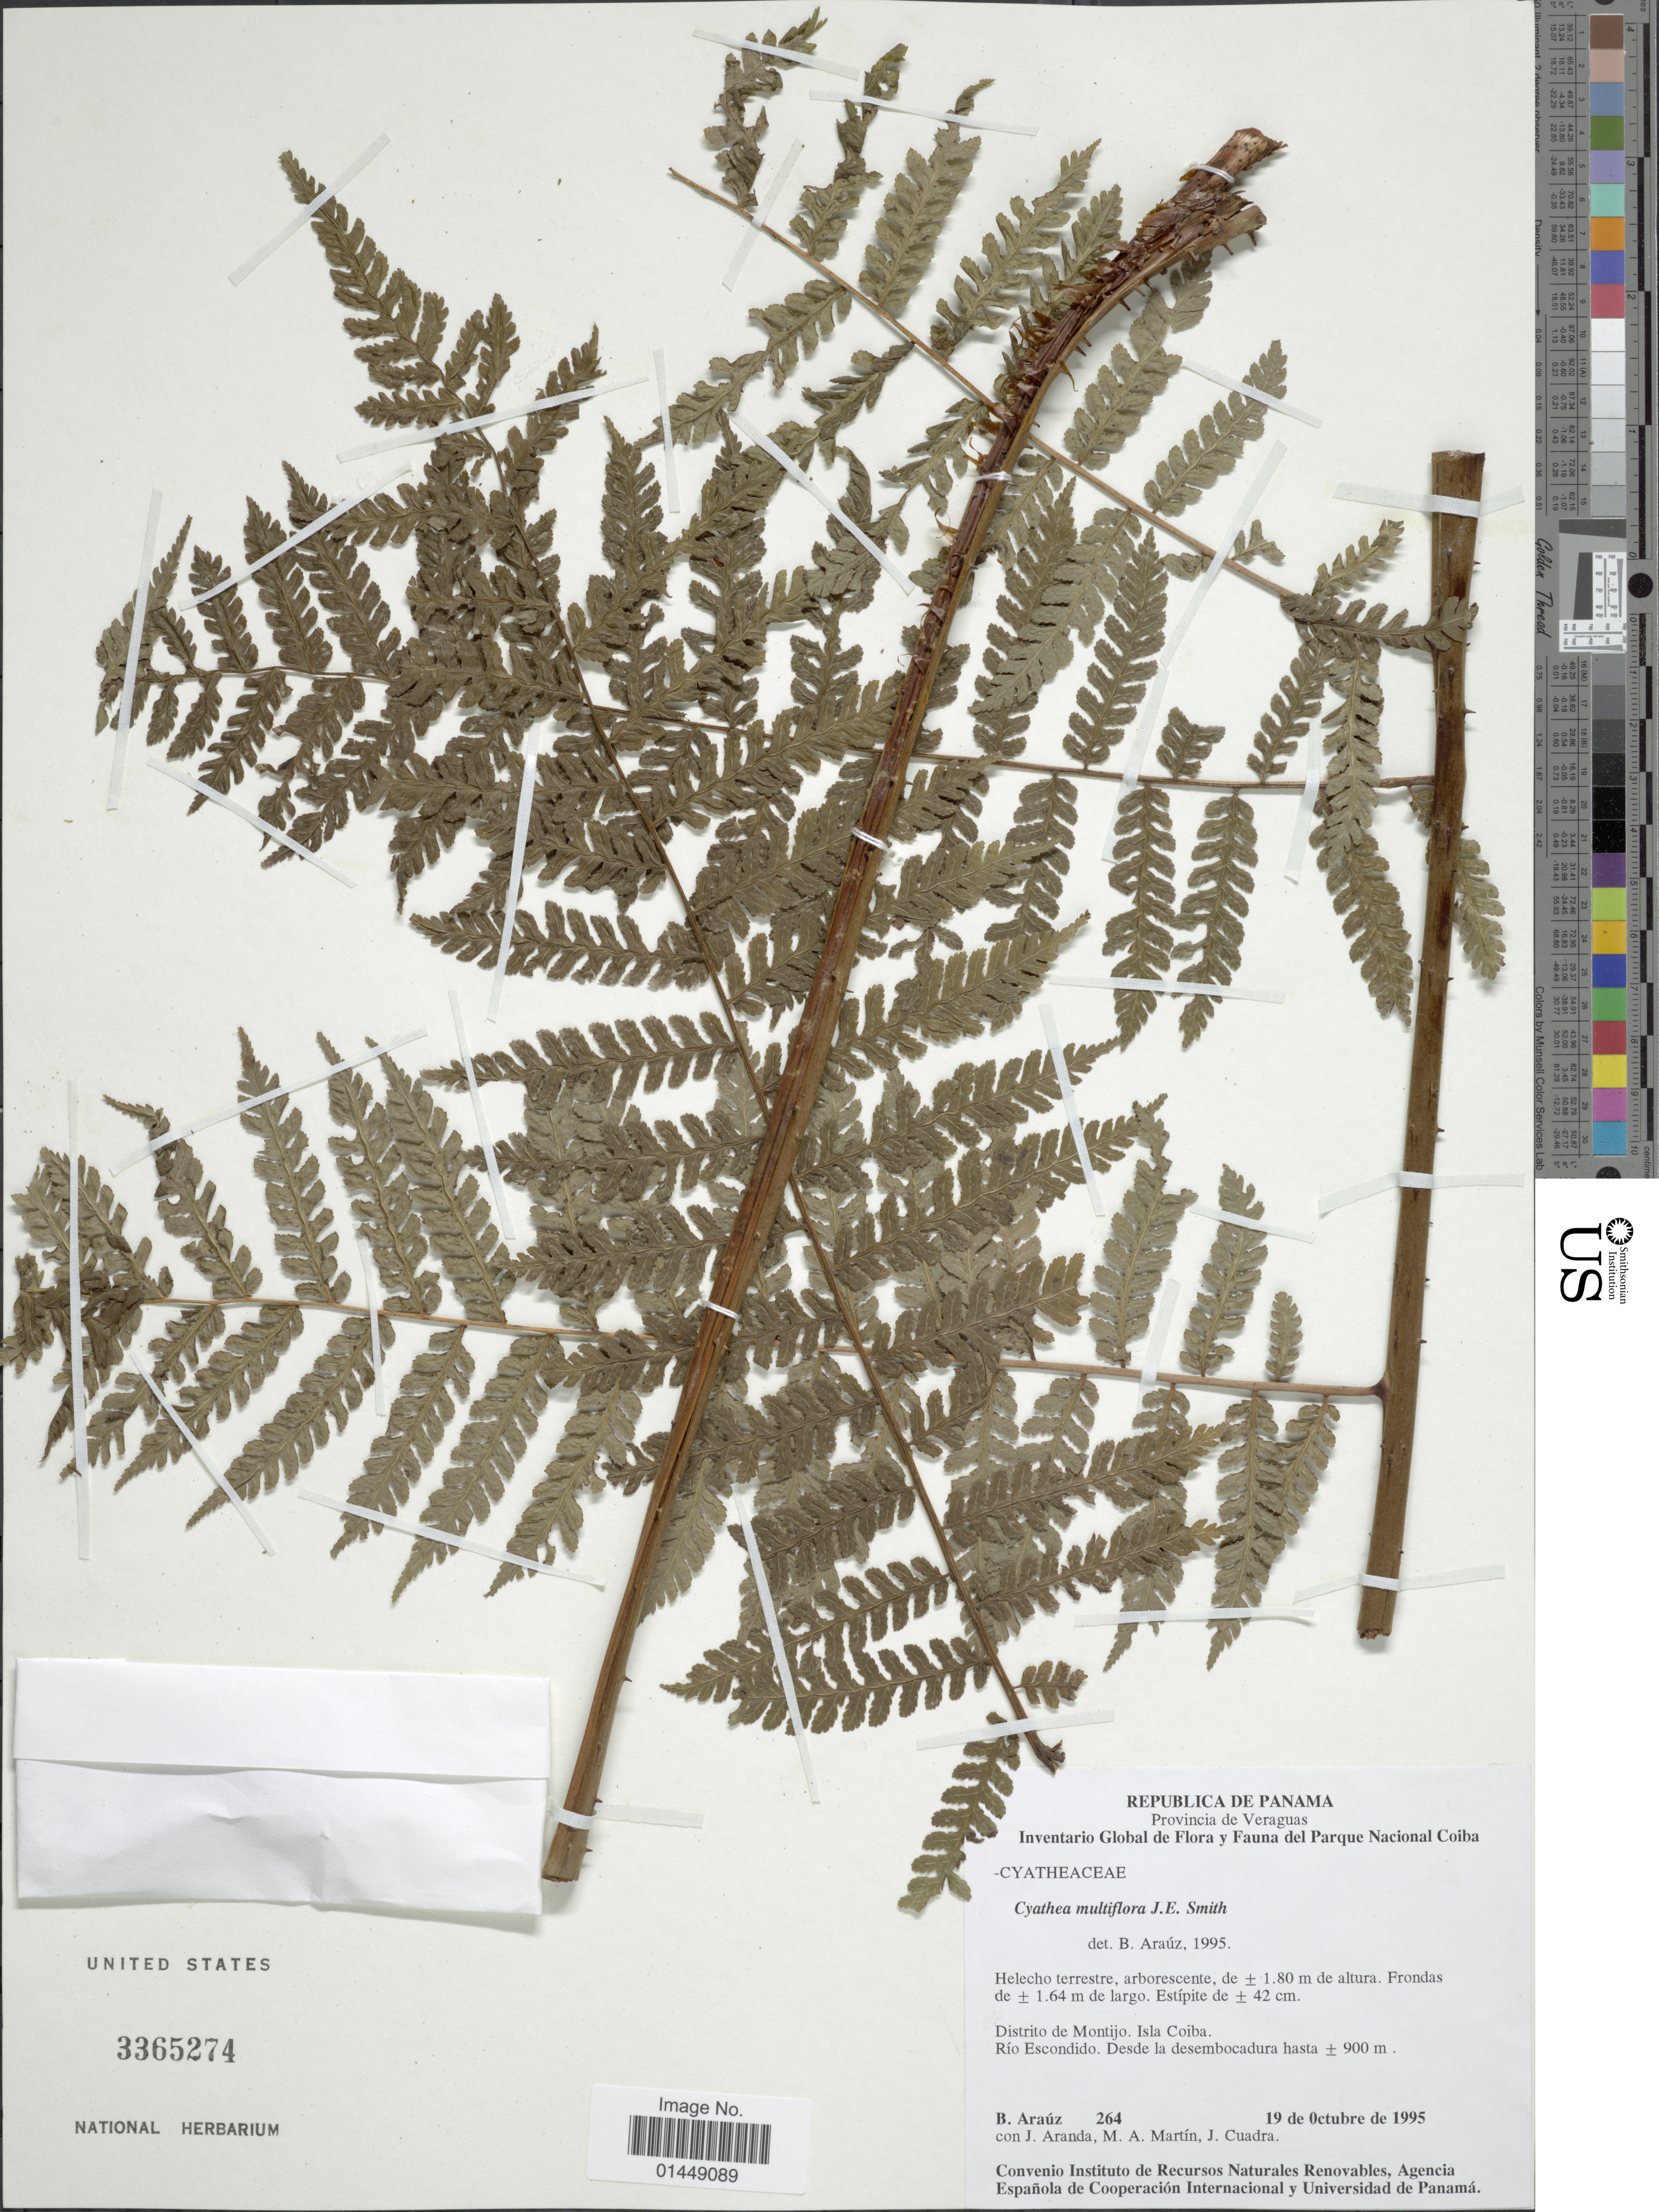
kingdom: Plantae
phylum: Tracheophyta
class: Polypodiopsida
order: Cyatheales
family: Cyatheaceae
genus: Cyathea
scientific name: Cyathea multiflora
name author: Sm.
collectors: B. Araúz, J. Aranda, M. A. Martin & J. Cuadra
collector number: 264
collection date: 1995-10-19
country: Panama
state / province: Veraguas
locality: Provincia de Veraguas. Distrito de Montijo. Isla Coiba. Río Escondido.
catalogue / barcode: US 3365274